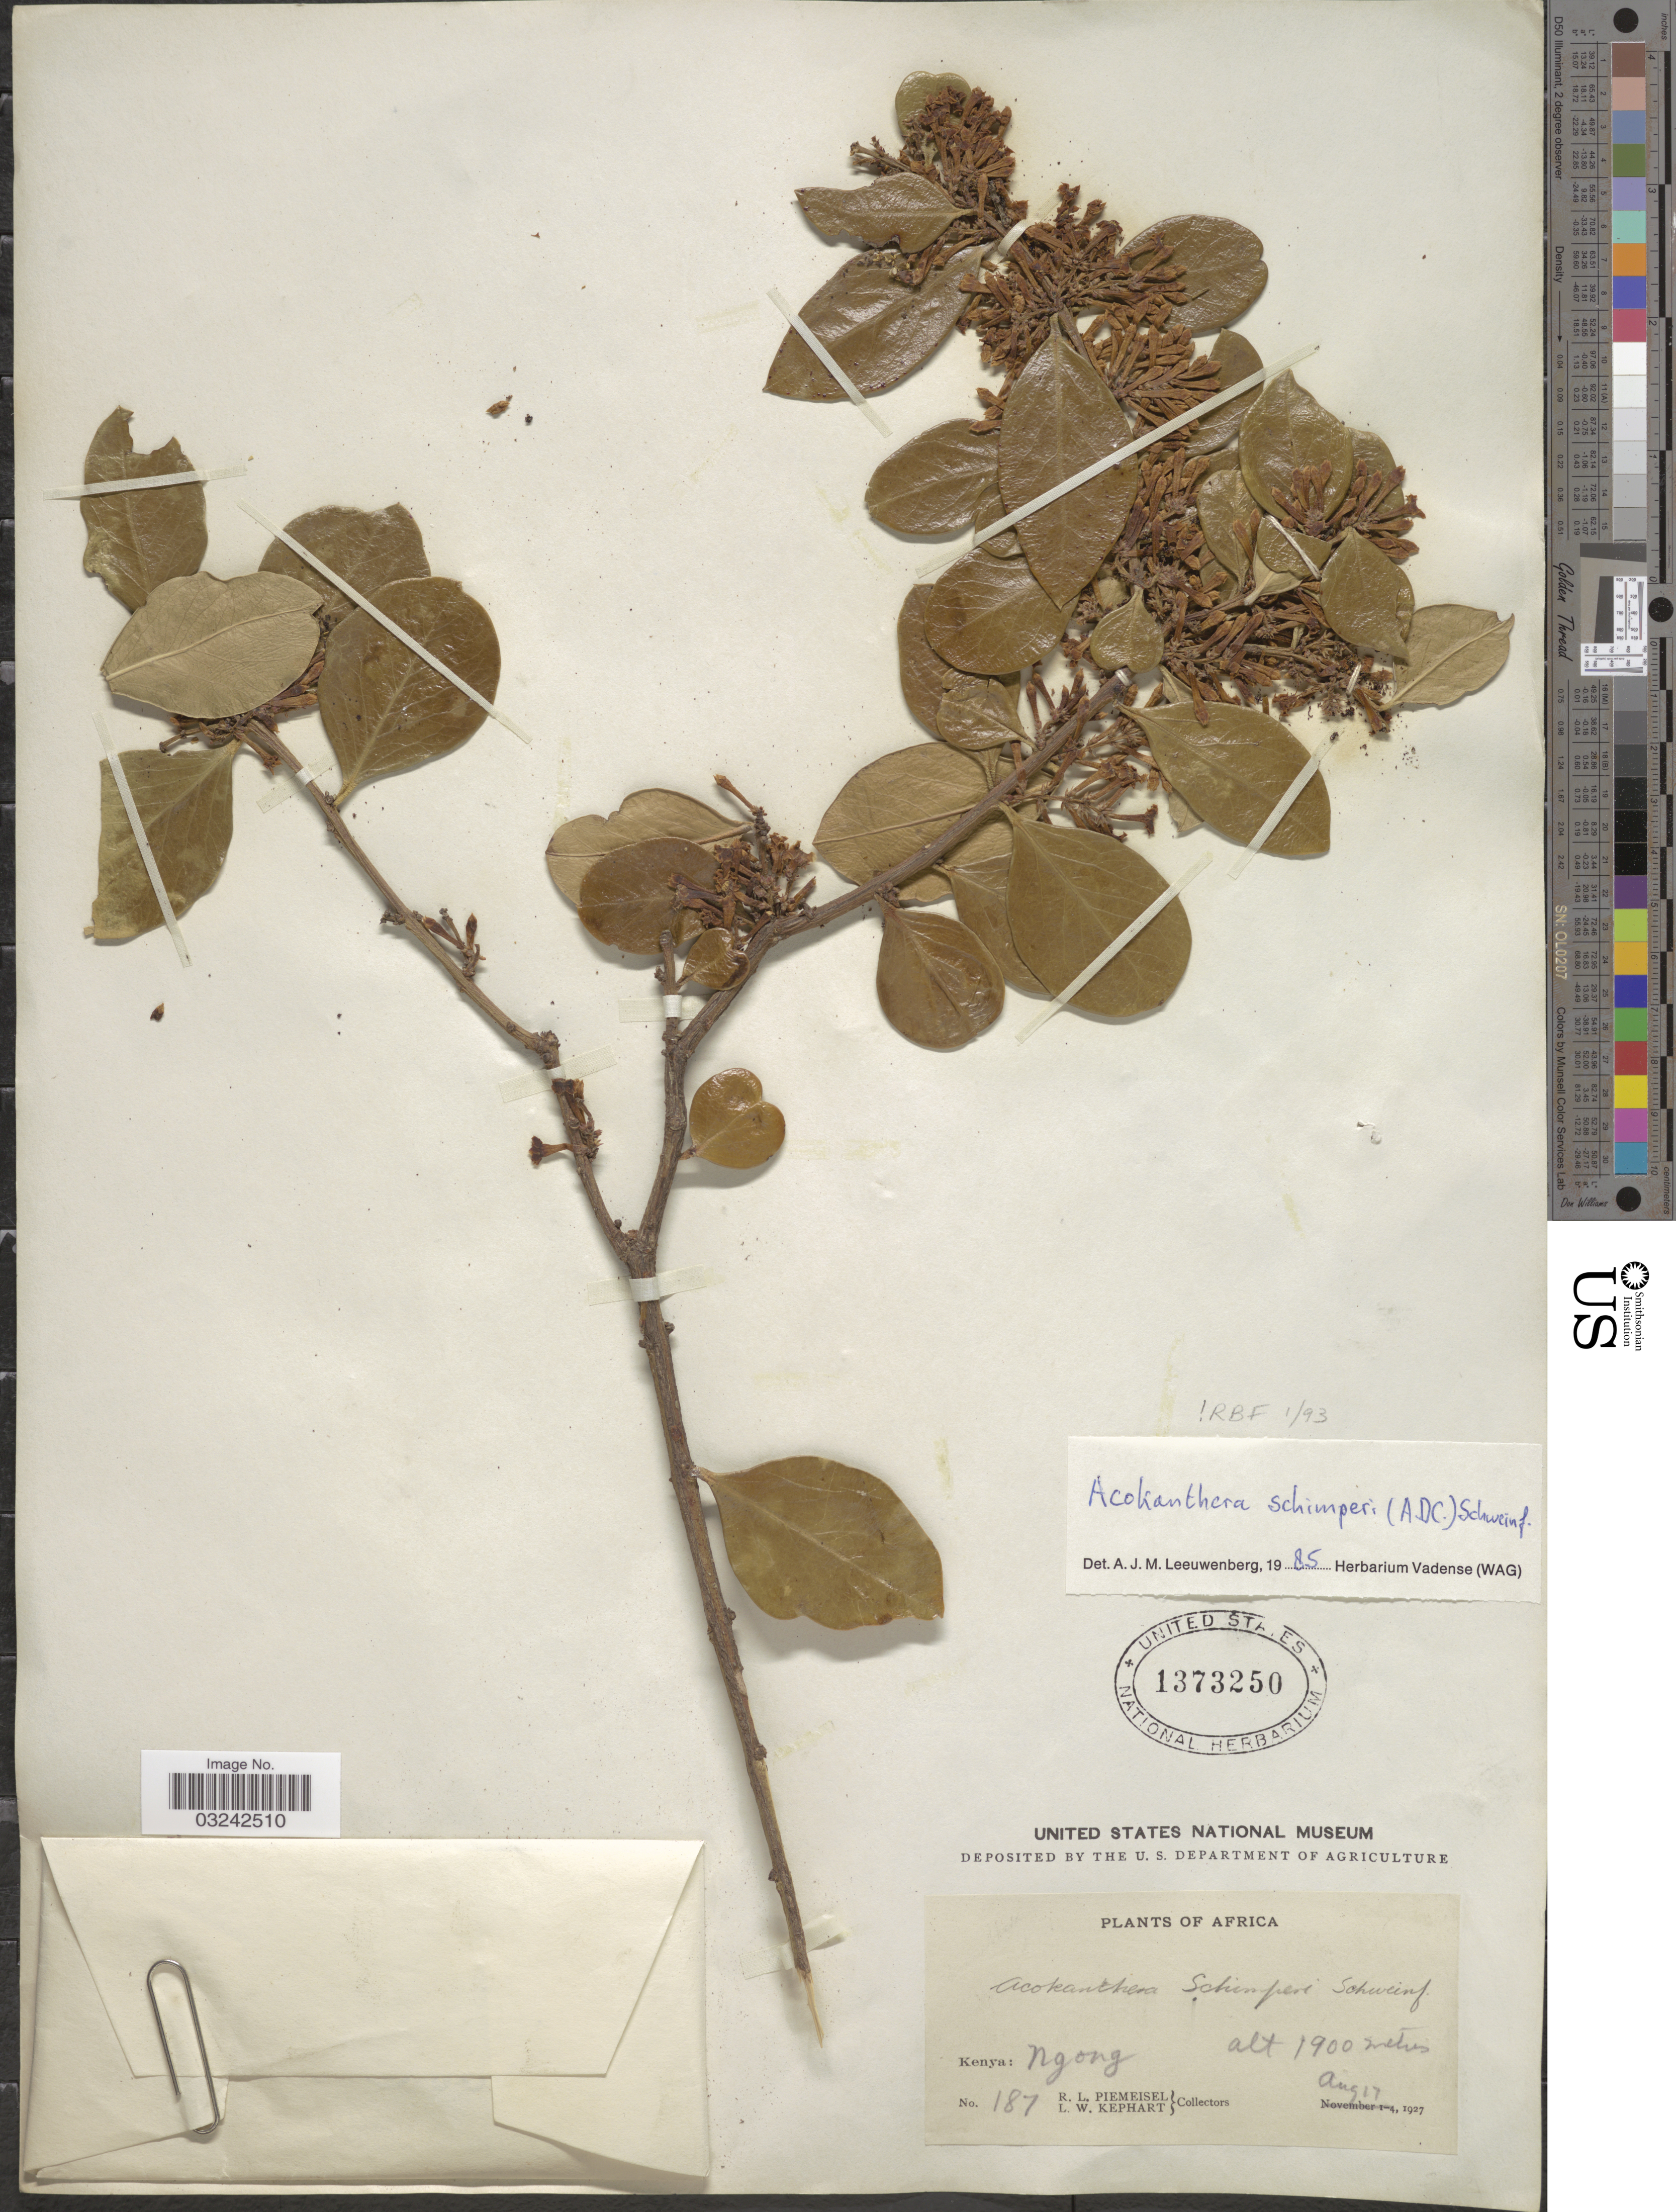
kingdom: Plantae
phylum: Tracheophyta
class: Magnoliopsida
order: Gentianales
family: Apocynaceae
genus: Acokanthera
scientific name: Acokanthera schimperi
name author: (DC.) Schweinf.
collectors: R. L. Piemeisel & L. W. Kephart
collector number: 187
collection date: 1927-08-17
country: Kenya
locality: Ngong.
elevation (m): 1900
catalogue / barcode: US 1372350